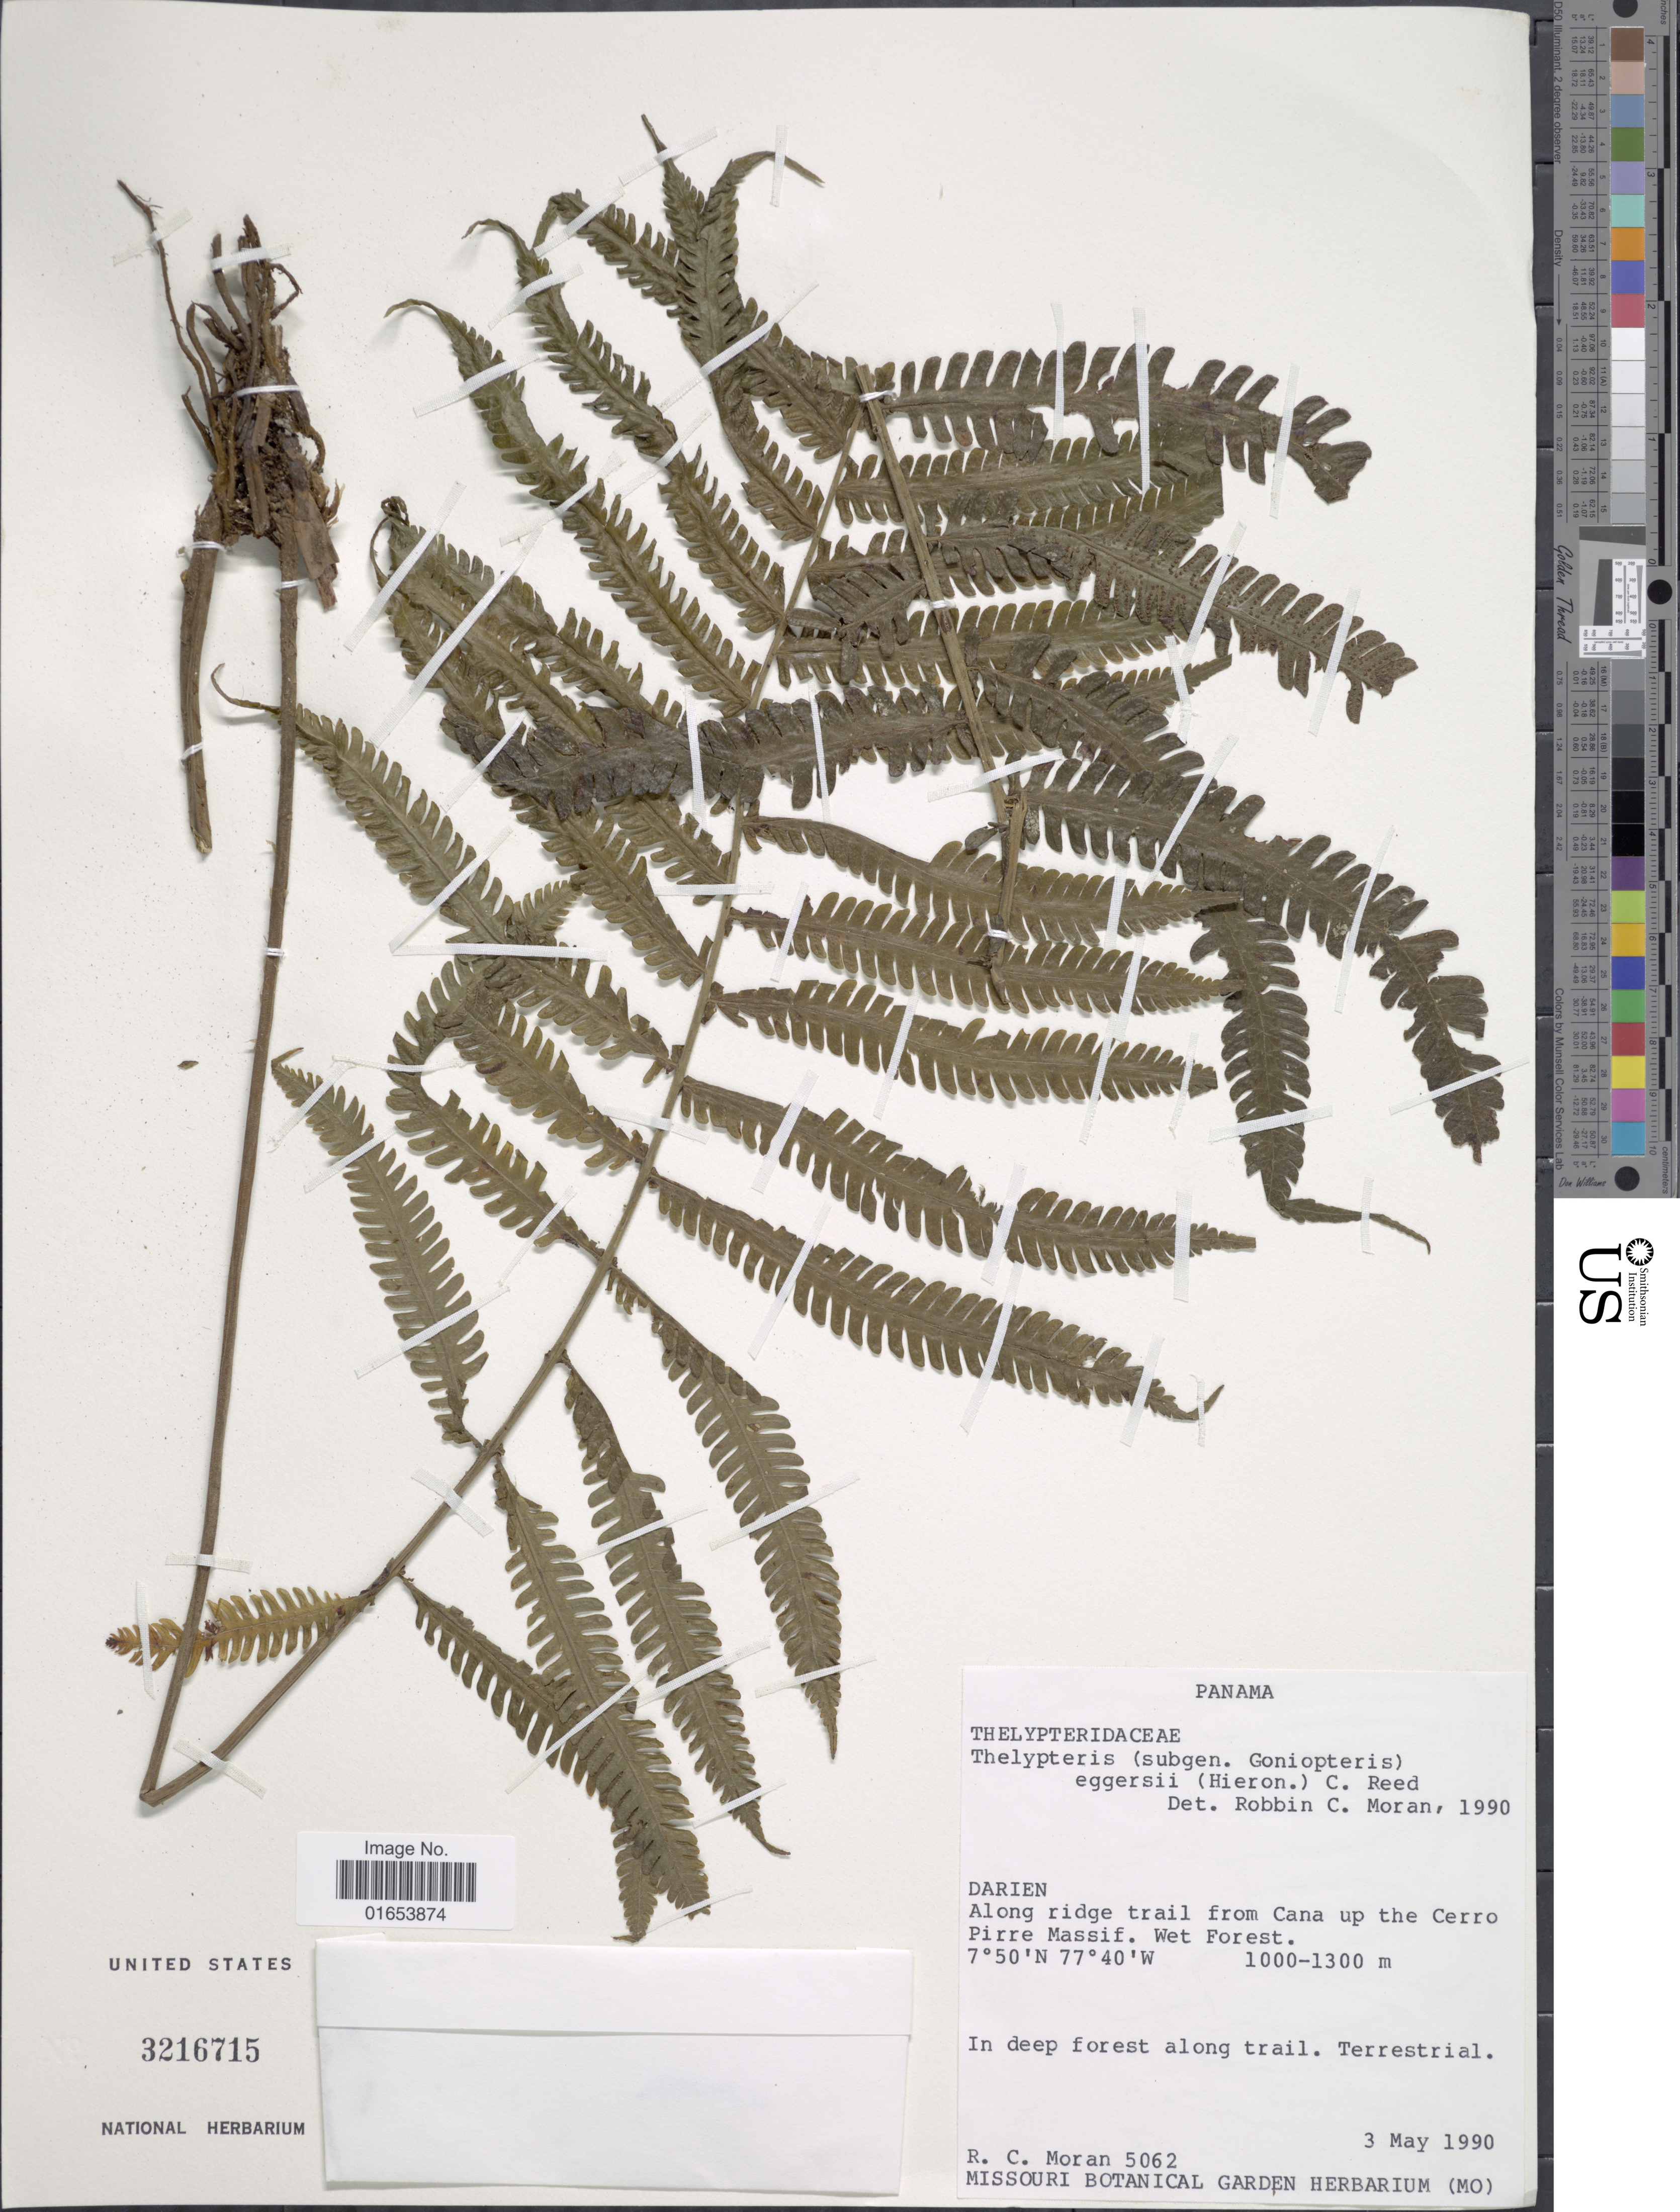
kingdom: Plantae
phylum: Tracheophyta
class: Polypodiopsida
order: Polypodiales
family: Thelypteridaceae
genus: Goniopteris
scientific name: Goniopteris eggersii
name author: (Hieron.) Alston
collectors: R. C. Moran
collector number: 5062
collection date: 1990-05-03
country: Panama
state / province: Darién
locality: Darien, along ridge trail from Cana up the Cerro Pirre Massif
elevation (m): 1000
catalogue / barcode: US 3216715